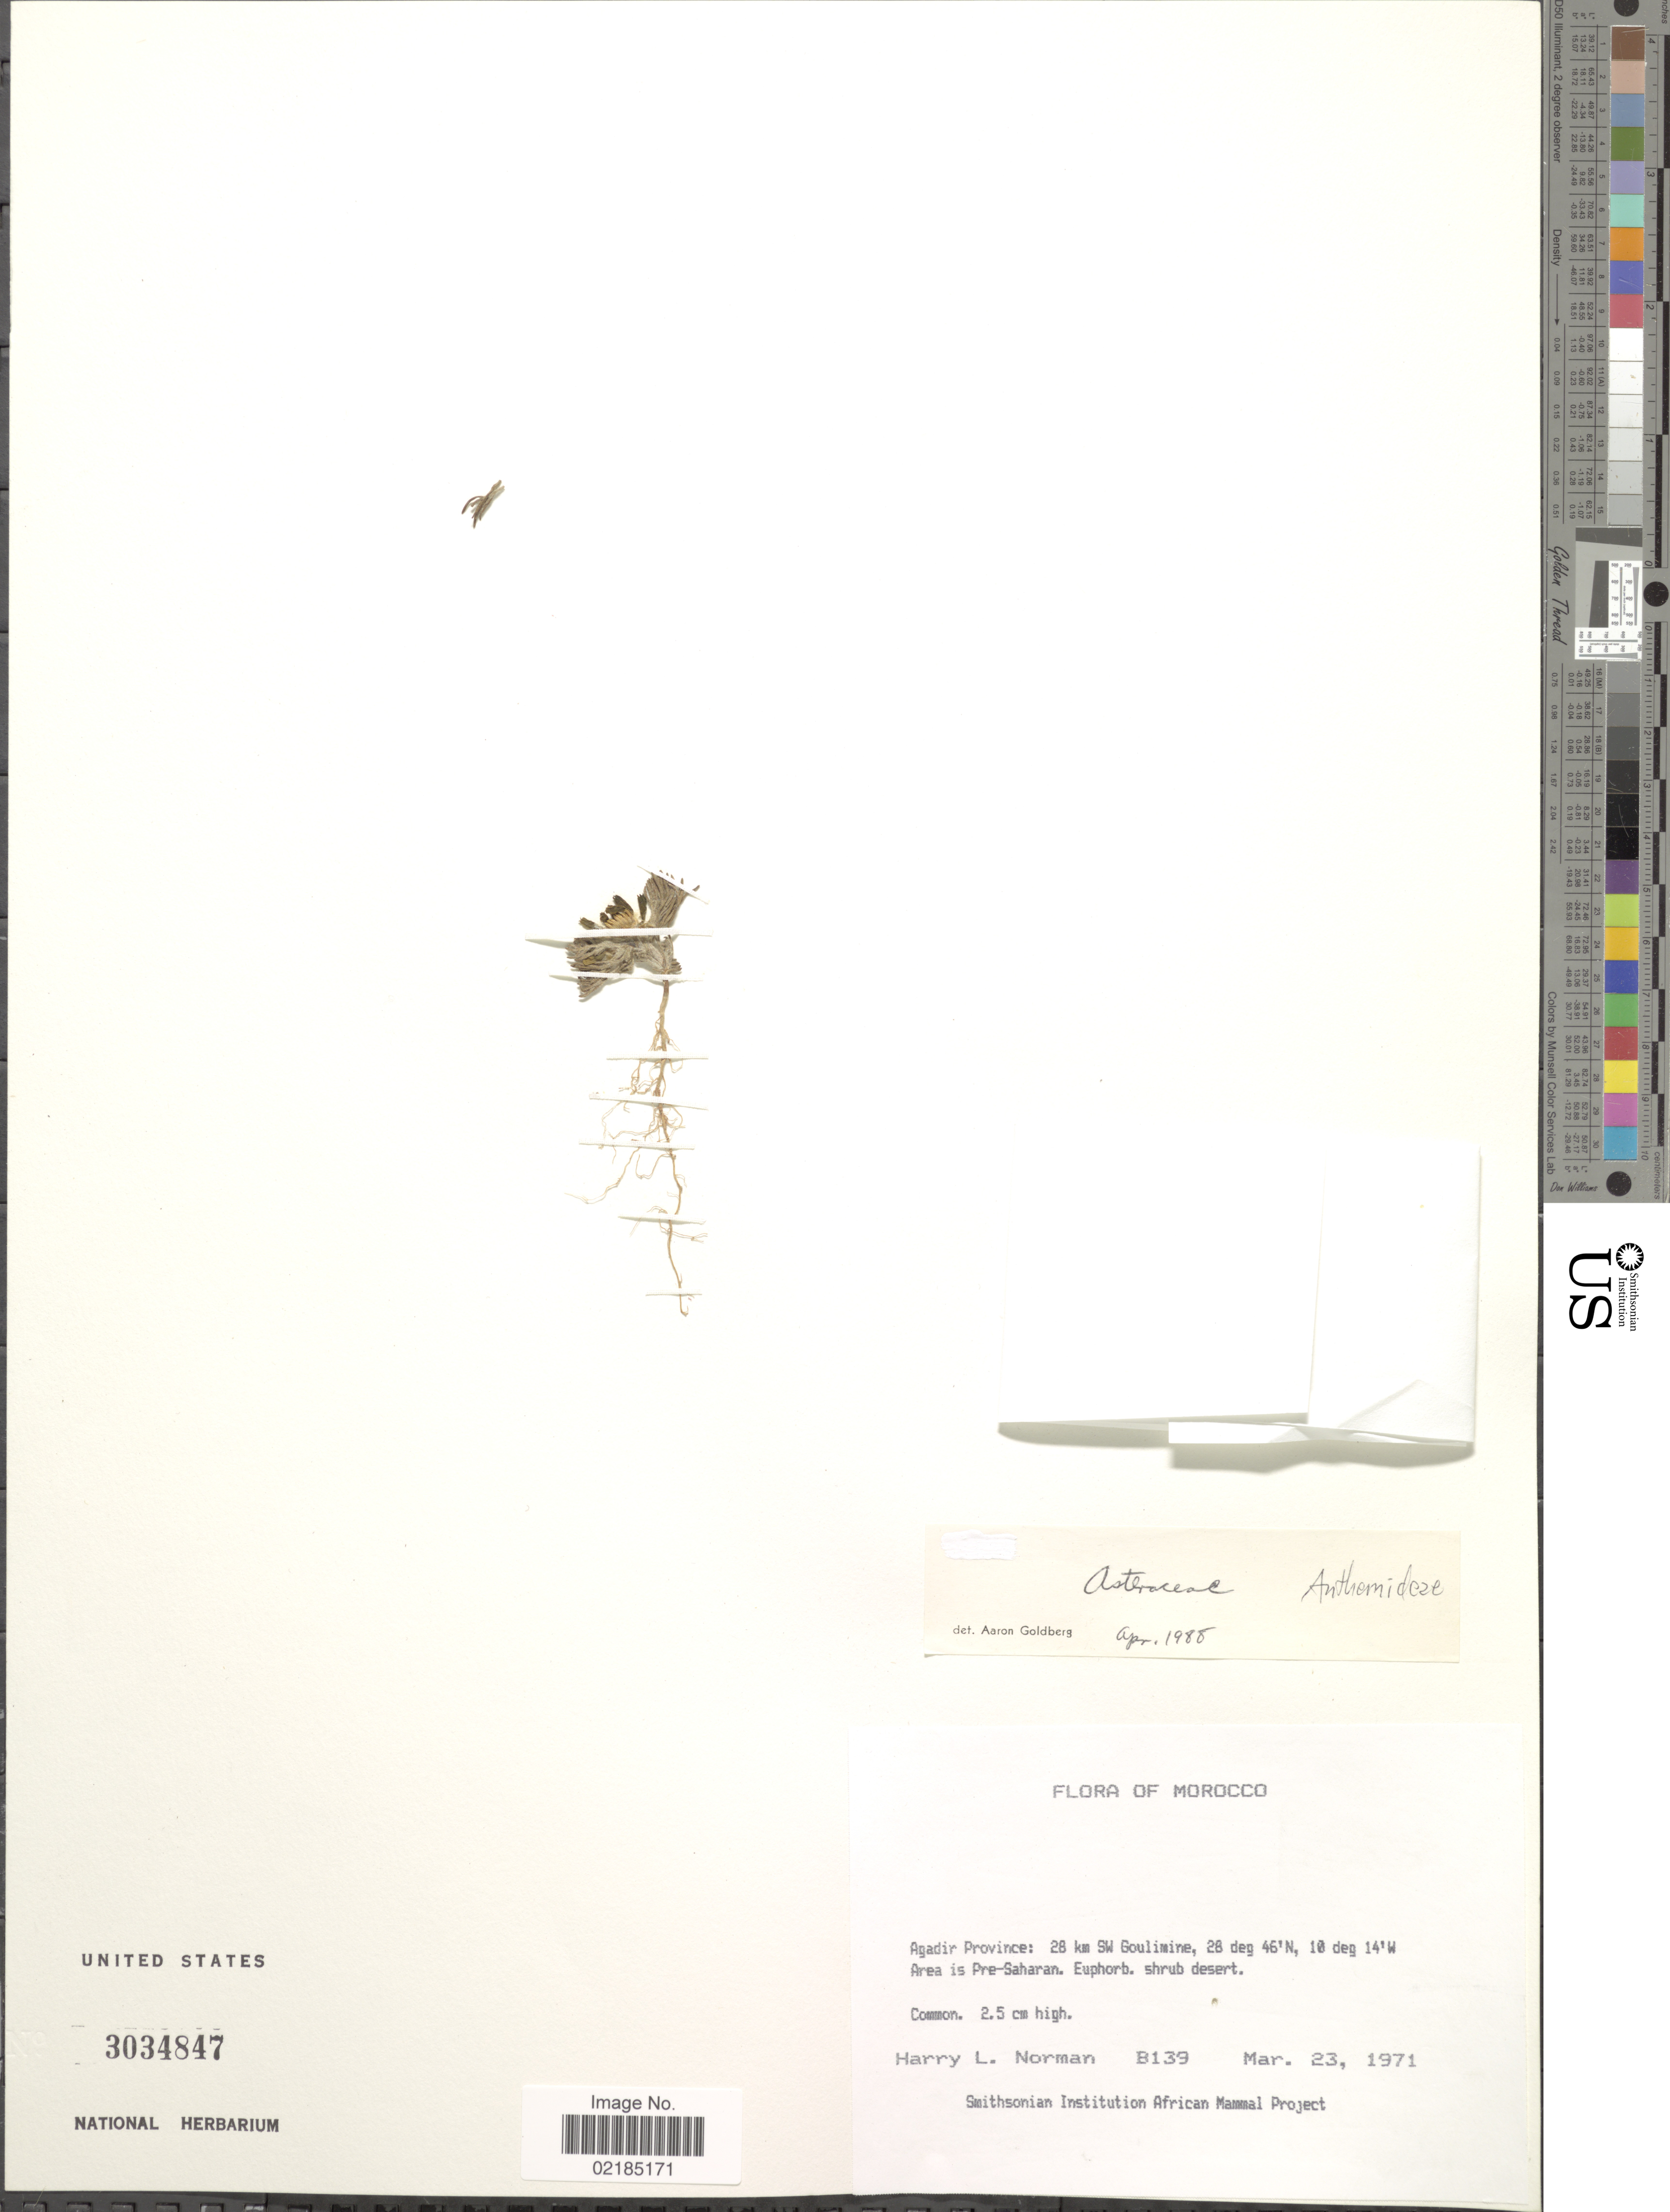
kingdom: Plantae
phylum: Tracheophyta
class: Magnoliopsida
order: Asterales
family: Asteraceae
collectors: Norman, H.L.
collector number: B139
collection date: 1971-03-23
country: Morocco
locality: Agadir Province: 28 km SW Goulimine, Area is Pre-Saharan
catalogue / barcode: US 3034847